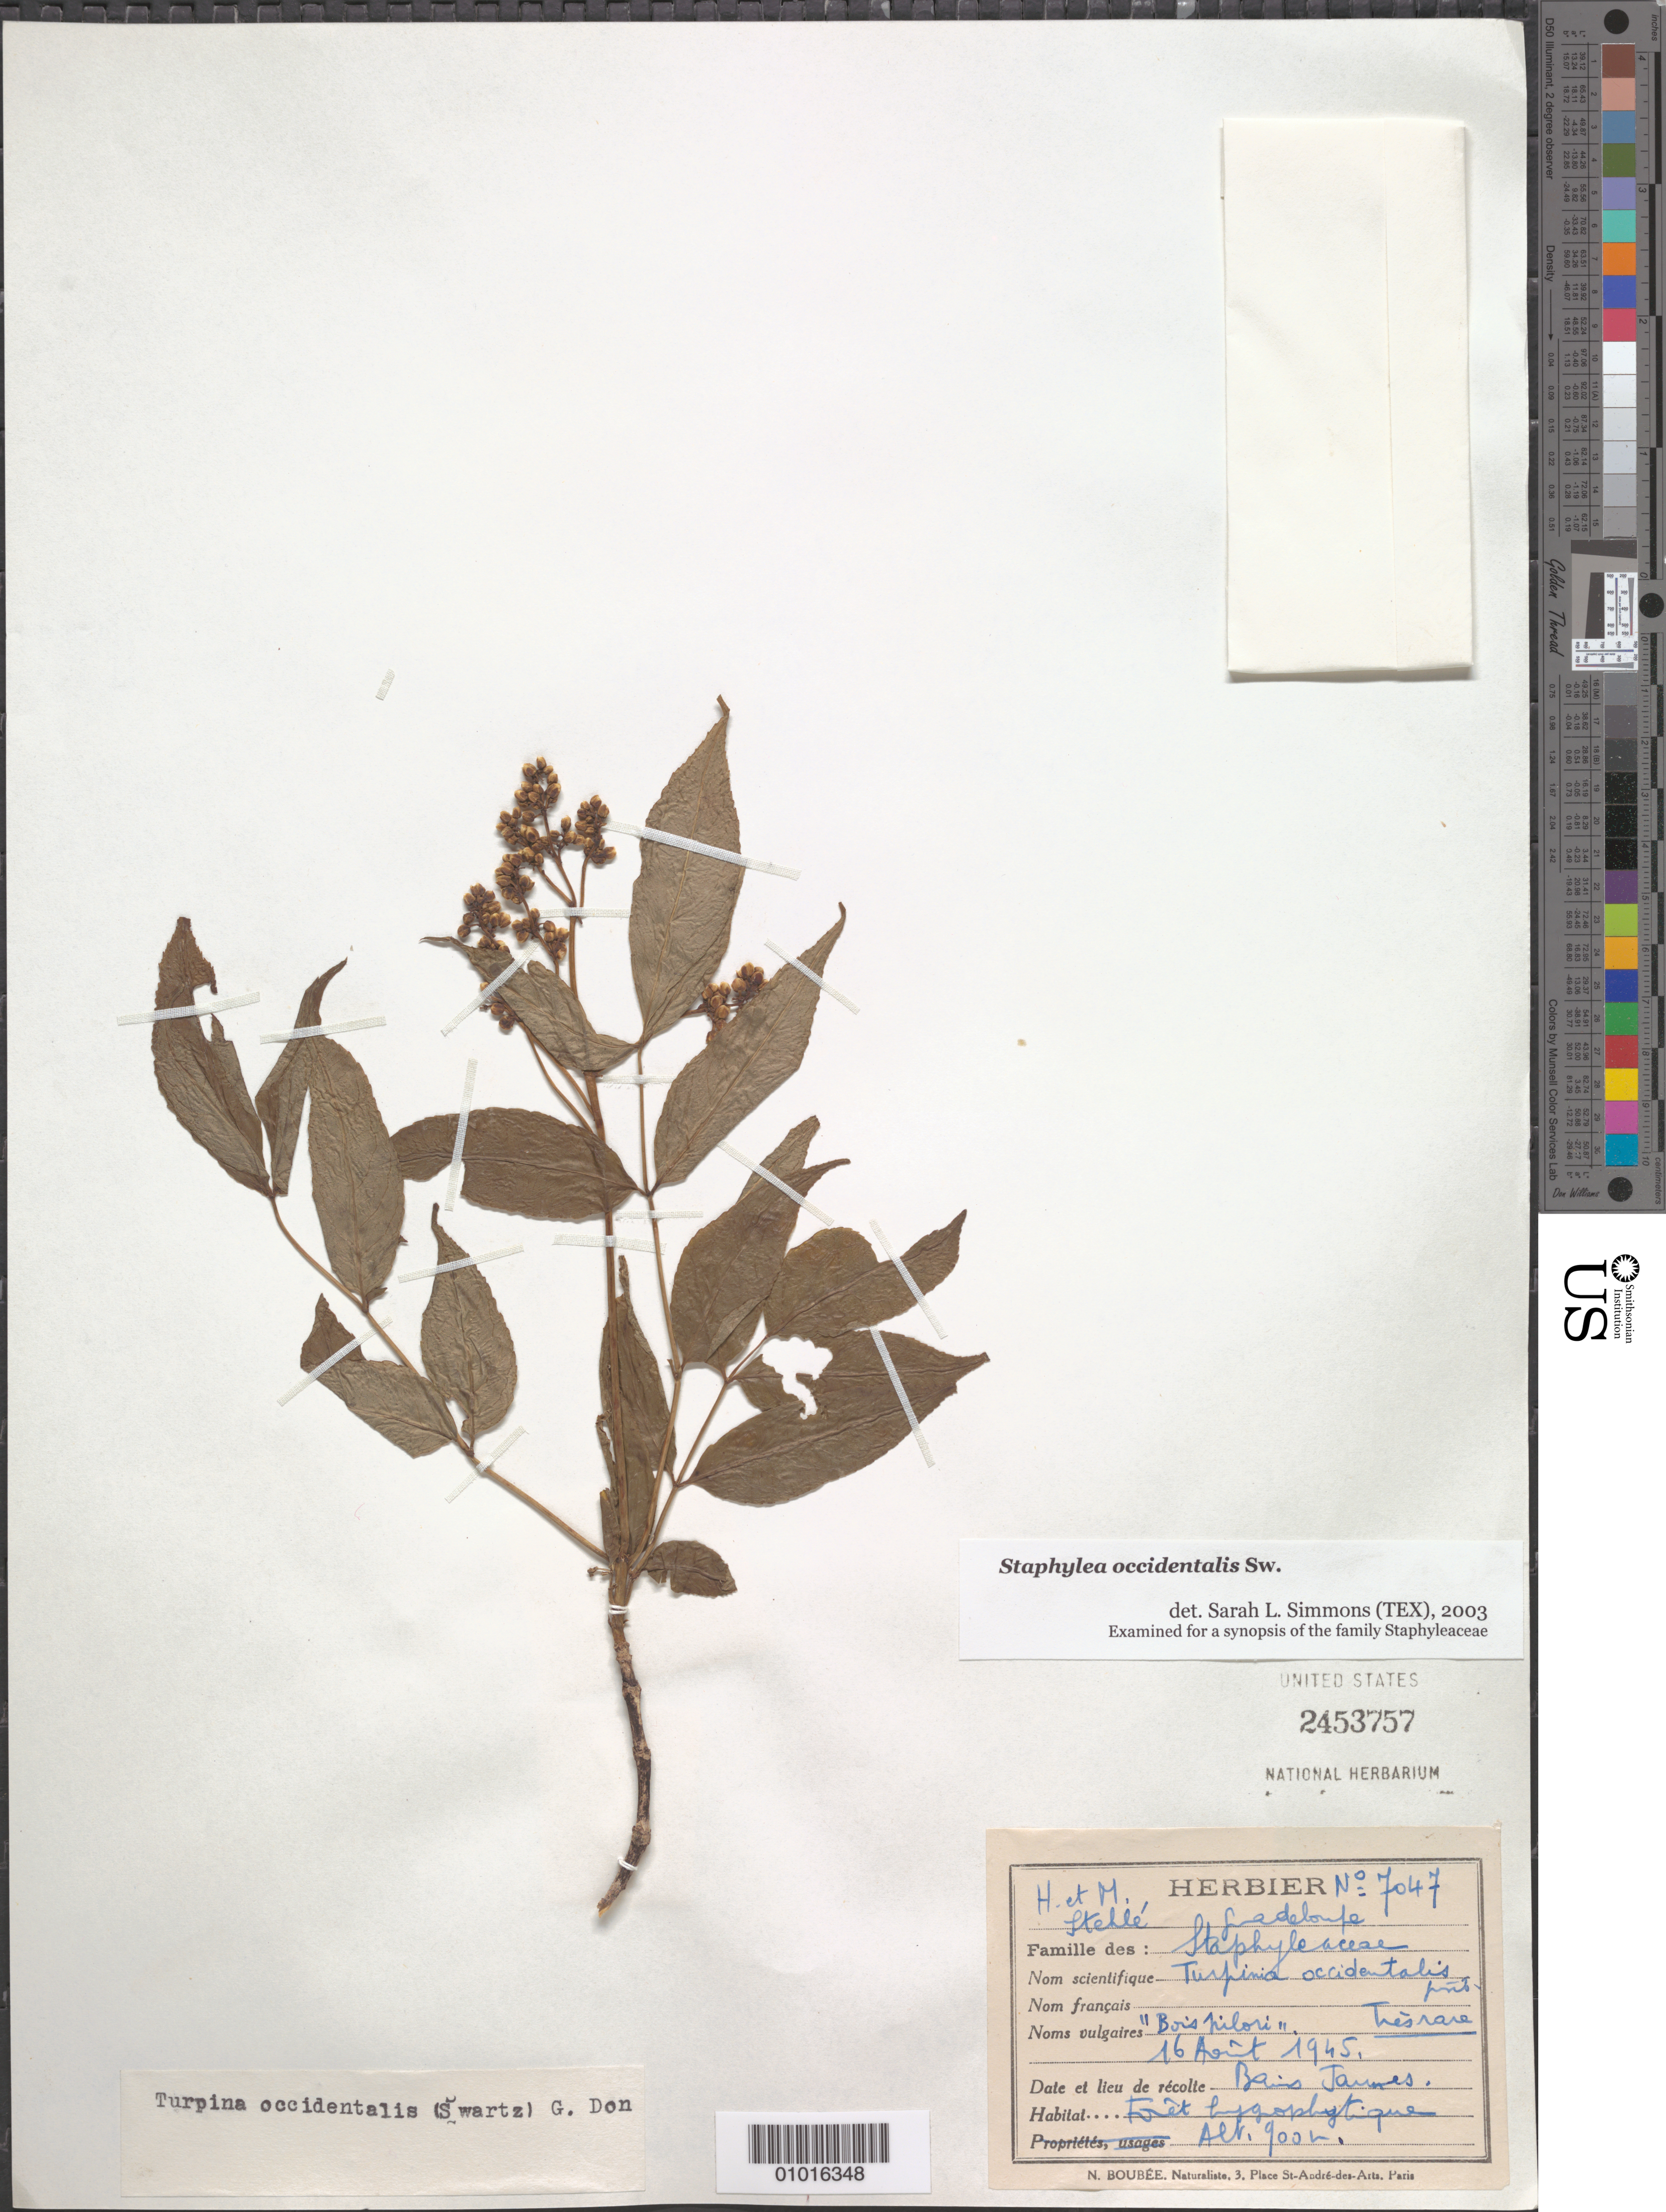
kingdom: Plantae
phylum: Tracheophyta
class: Magnoliopsida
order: Crossosomatales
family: Staphyleaceae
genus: Staphylea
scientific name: Staphylea occidentalis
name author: Sw.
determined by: Simmons, S. L.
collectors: H. Stehlé & M. Stehlé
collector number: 7047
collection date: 1945-08-16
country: Guadeloupe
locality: Bains Jaunes.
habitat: Forêt hygrophytique. Tres rare.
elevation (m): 900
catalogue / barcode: US 2453757